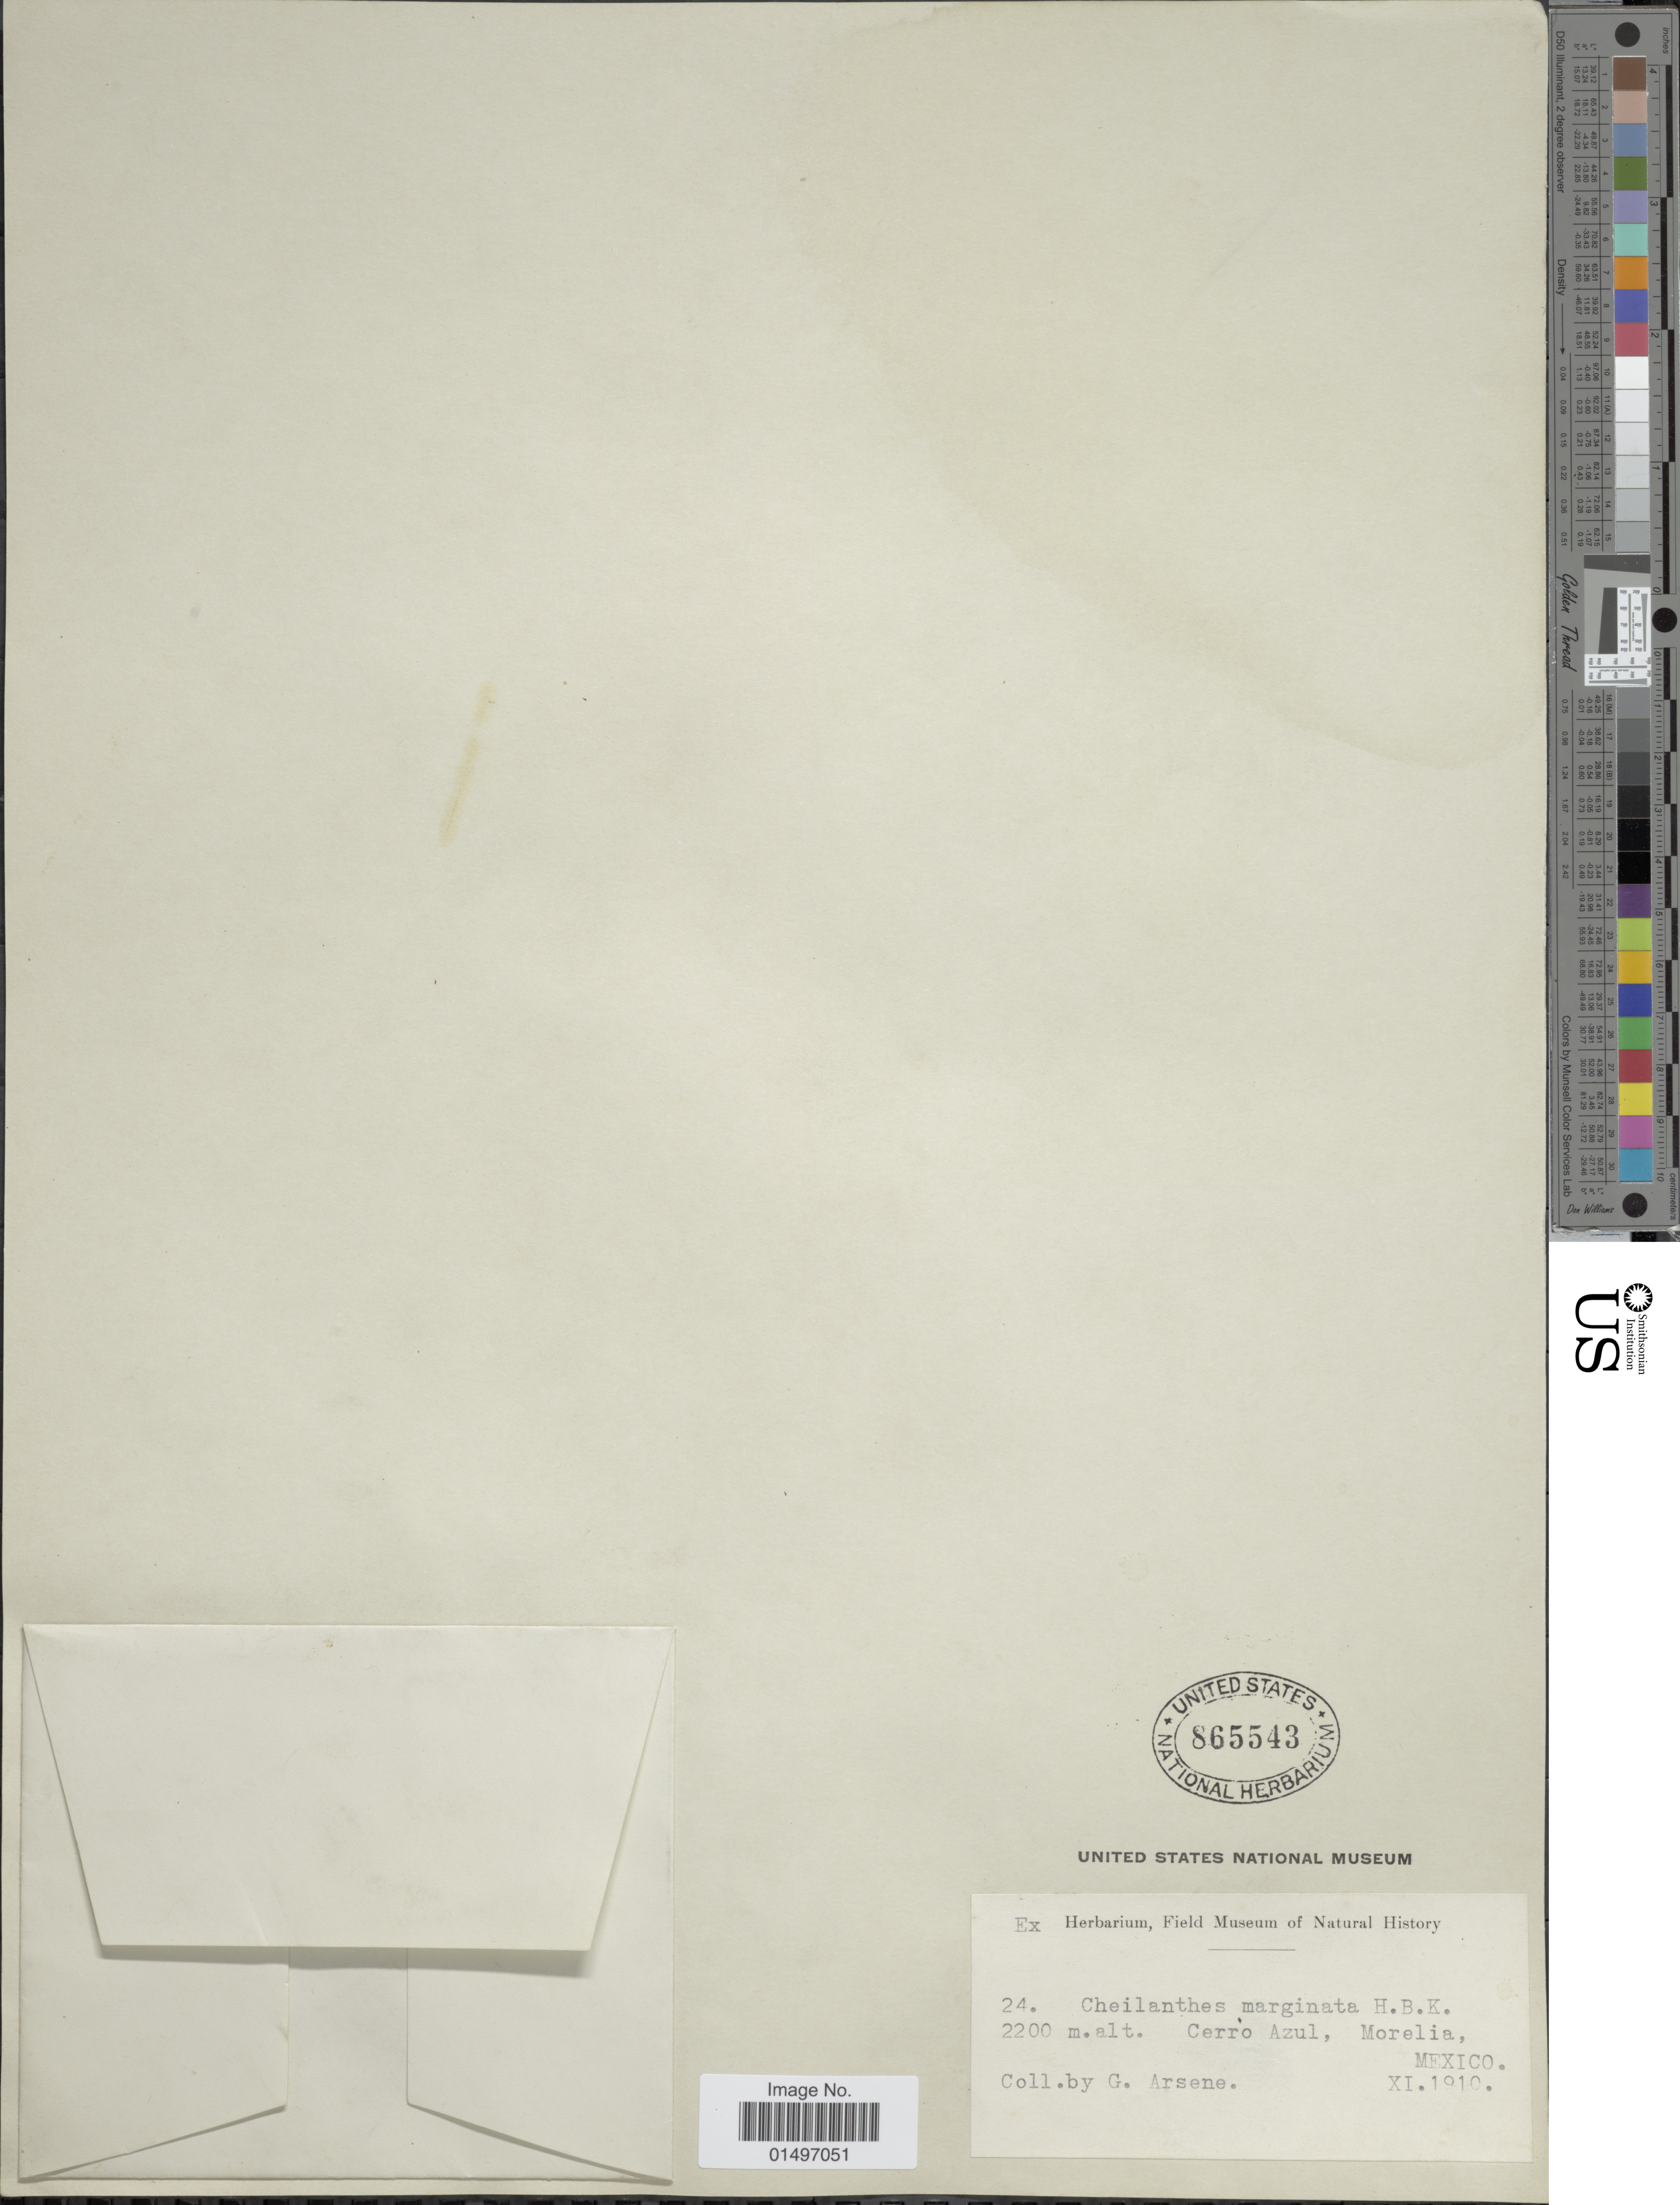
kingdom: Plantae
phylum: Tracheophyta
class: Polypodiopsida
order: Polypodiales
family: Pteridaceae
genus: Gaga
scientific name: Gaga hirsuta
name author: (Link) Fay W. Li & Windham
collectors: Bro. G. Arsène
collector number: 24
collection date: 1910-11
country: Mexico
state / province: México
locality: Mexico, Cerro Azul, Morelia.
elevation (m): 2200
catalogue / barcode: US 865543